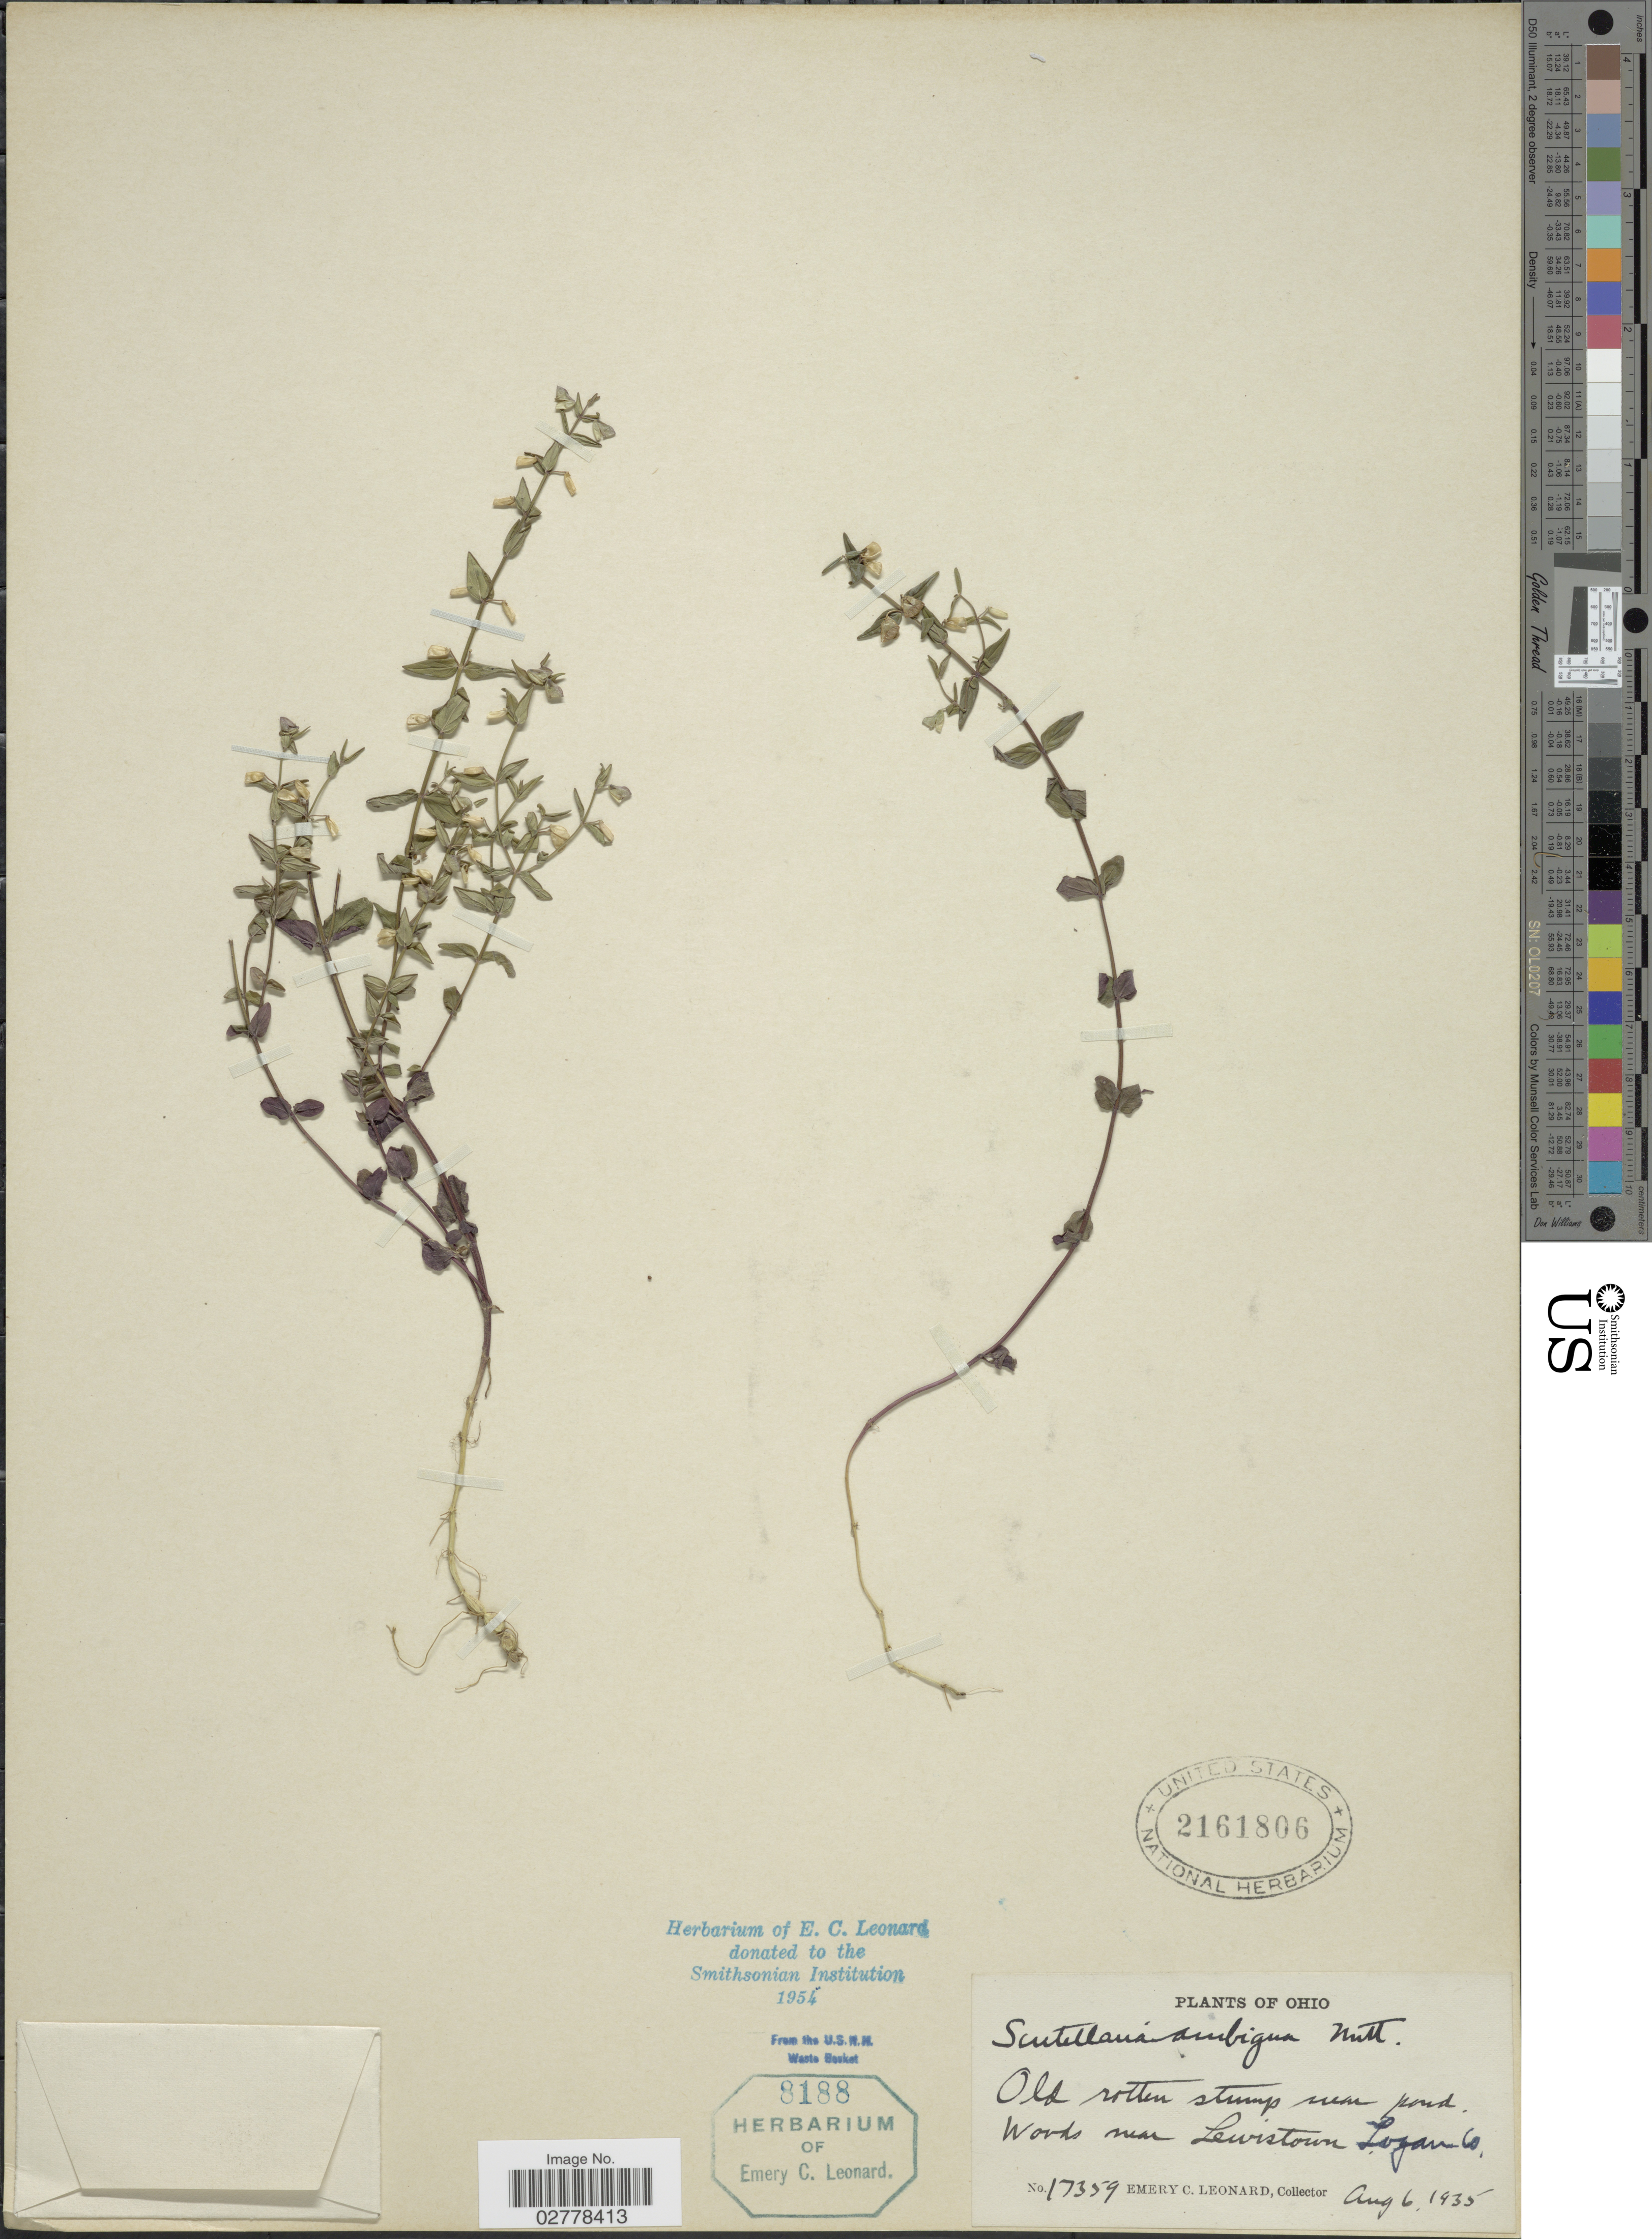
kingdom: Plantae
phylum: Tracheophyta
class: Magnoliopsida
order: Lamiales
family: Lamiaceae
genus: Scutellaria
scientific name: Scutellaria leonardii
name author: Epling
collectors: E. C. Leonard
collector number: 17359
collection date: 1935-08-06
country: United States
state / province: Ohio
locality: Old rotten stump near pond. Works near Lewistown Logan Co.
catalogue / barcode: US 2161806